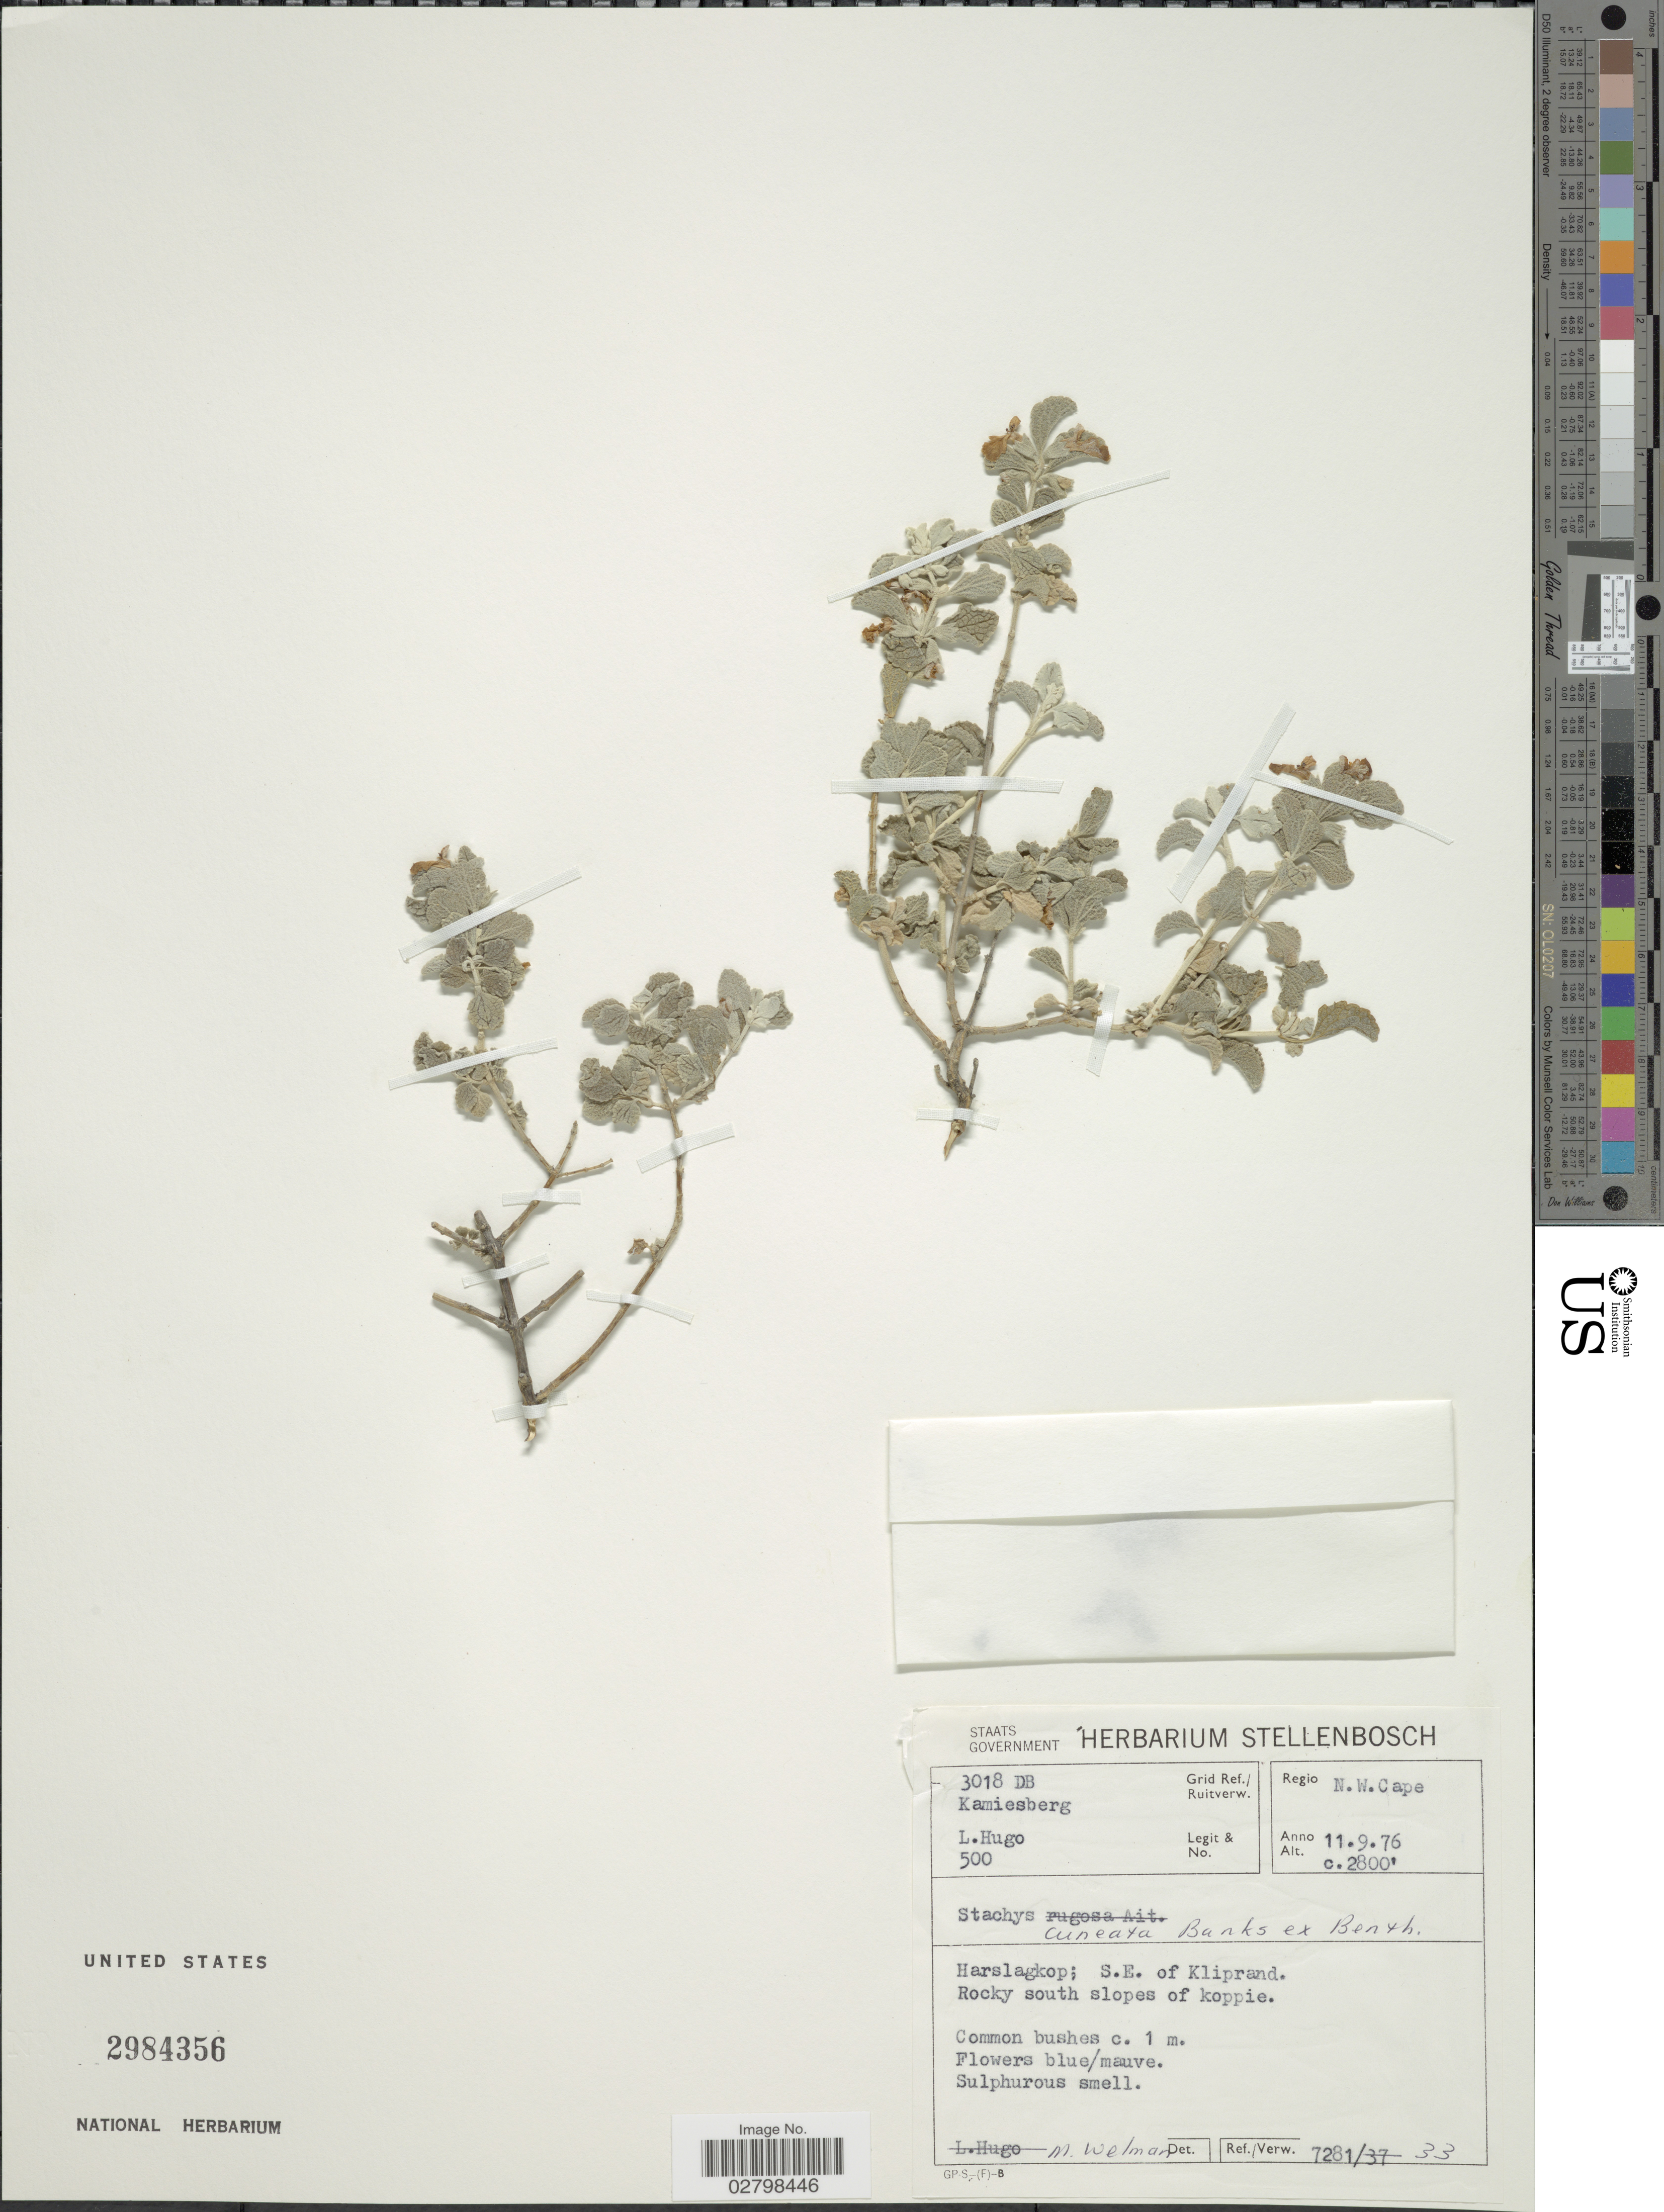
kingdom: Plantae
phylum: Tracheophyta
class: Magnoliopsida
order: Lamiales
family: Lamiaceae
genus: Stachys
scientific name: Stachys cuneata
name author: Banks ex Benth.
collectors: L. Hugo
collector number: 500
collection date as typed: Transcribed d/m/y: 11/9/76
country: South Africa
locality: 3018 DB Kamiesberg Grid. Ref./Ruitverw. Regio N.W. Cape. Harslagkop; S.E. of Kliprand. Rocky south slopes of koppie.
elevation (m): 853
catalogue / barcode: US 2984356